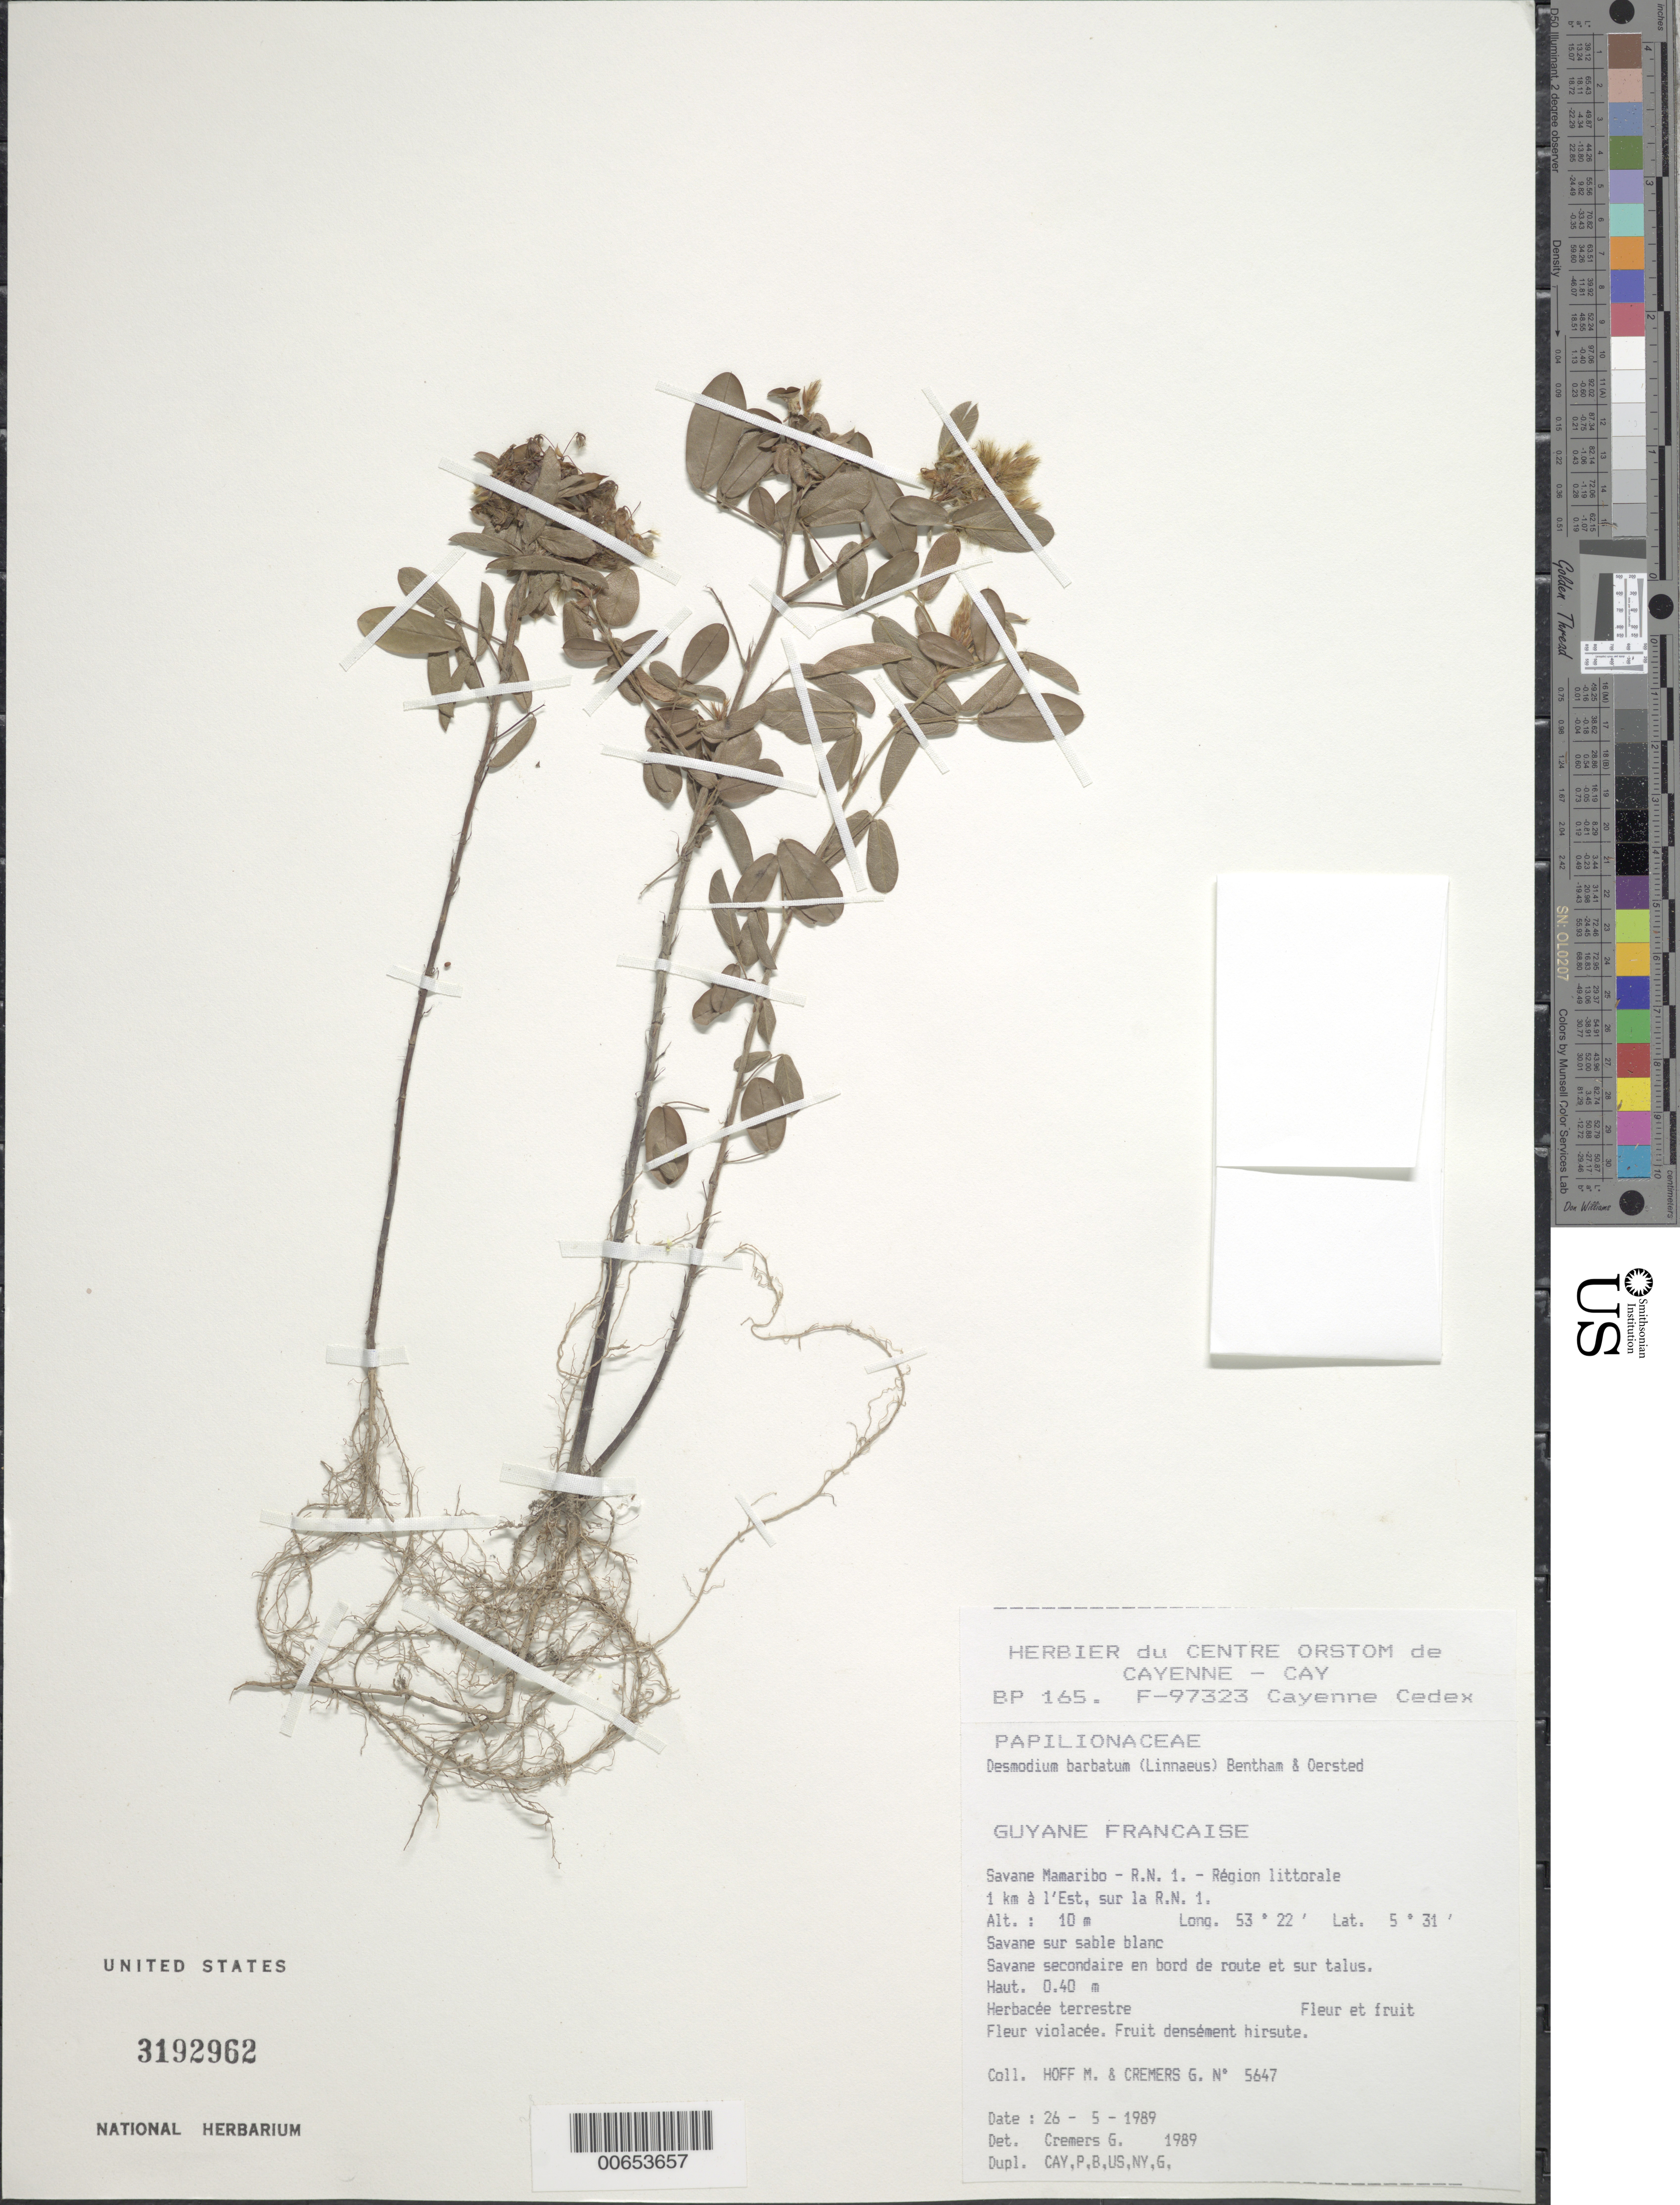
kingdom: Plantae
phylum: Tracheophyta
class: Magnoliopsida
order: Fabales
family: Fabaceae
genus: Grona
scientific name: Grona barbata var. barbata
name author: (L.) H. Ohashi & K. Ohashi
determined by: Strong, Mark T., (BOT), Smithsonian Institution - National Museum of Natural History (UNITED STATES)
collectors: M. Hoff & G. Cremers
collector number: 5647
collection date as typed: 26-May-89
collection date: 1989-05-26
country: French Guiana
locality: Savane Mamaribo, R.N. 1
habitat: Savannah on white sand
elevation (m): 10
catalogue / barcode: US 3192962